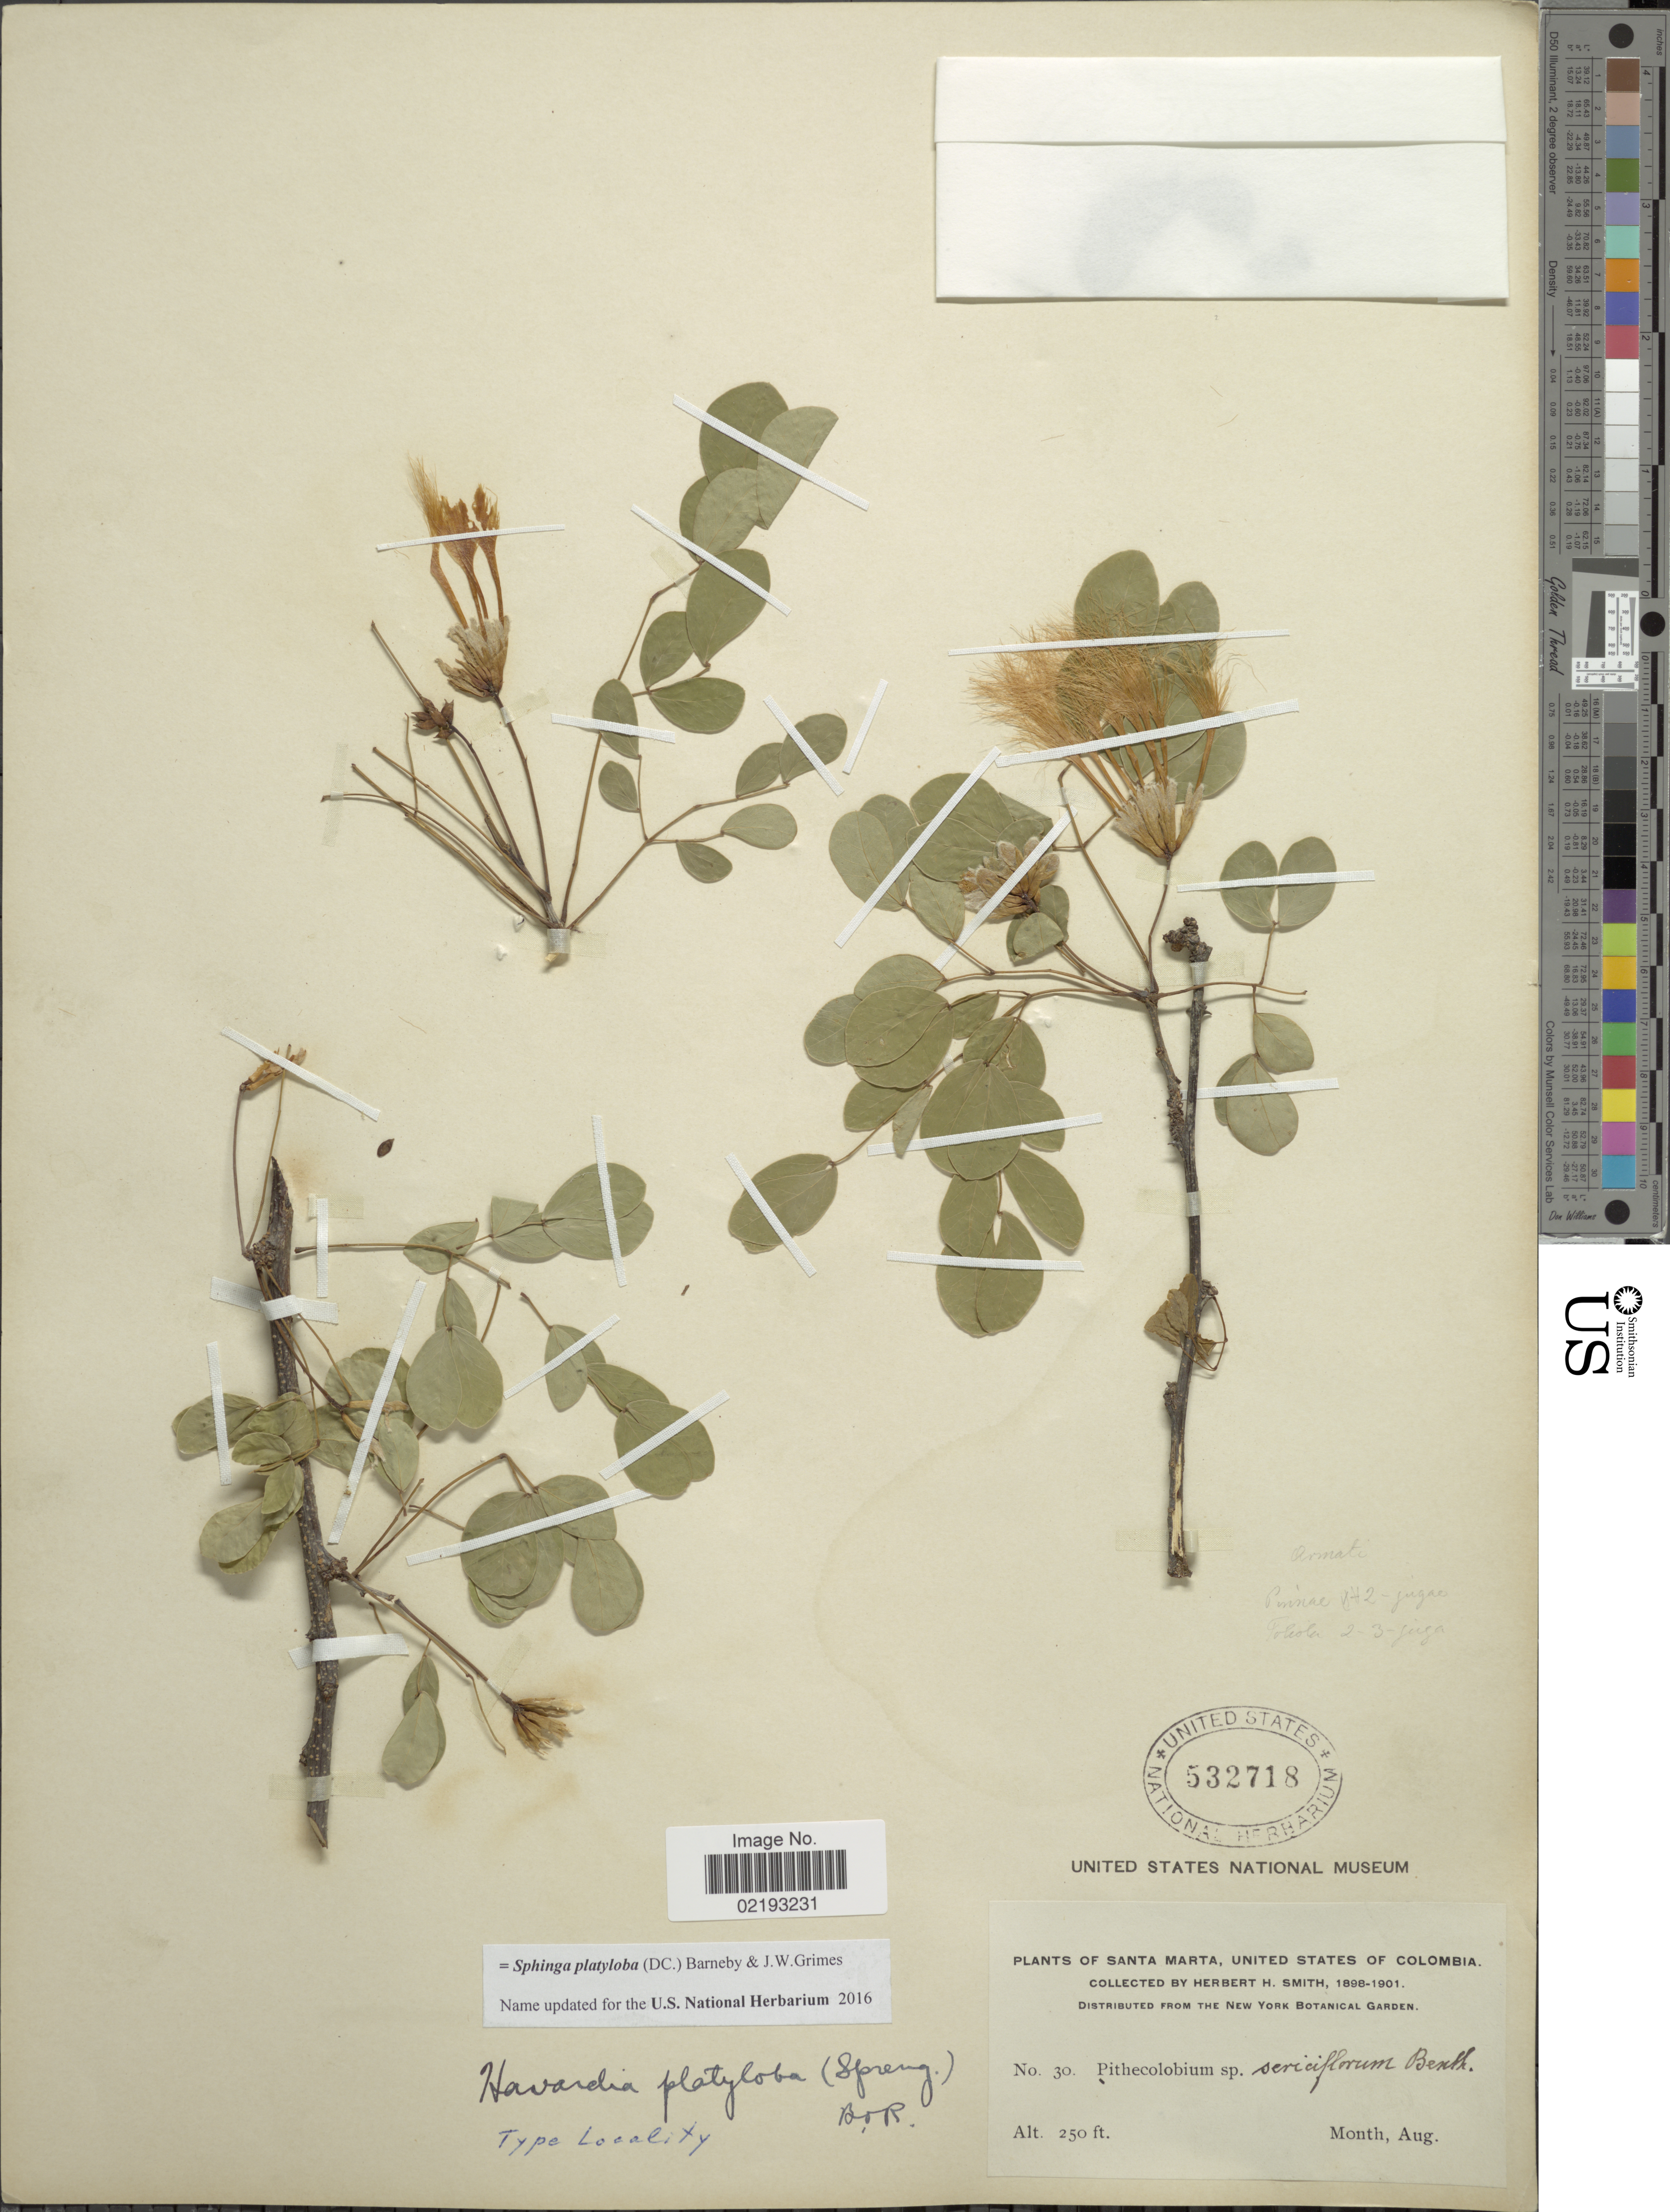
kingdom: Plantae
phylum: Tracheophyta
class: Magnoliopsida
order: Fabales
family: Fabaceae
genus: Sphinga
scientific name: Sphinga platyloba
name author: (DC.) Barneby & J.W. Grimes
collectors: Herbert H. Smith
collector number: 30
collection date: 1898-08/1901-08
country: Colombia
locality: Santa Marta, United States of Colombia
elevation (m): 76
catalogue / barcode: US 532718